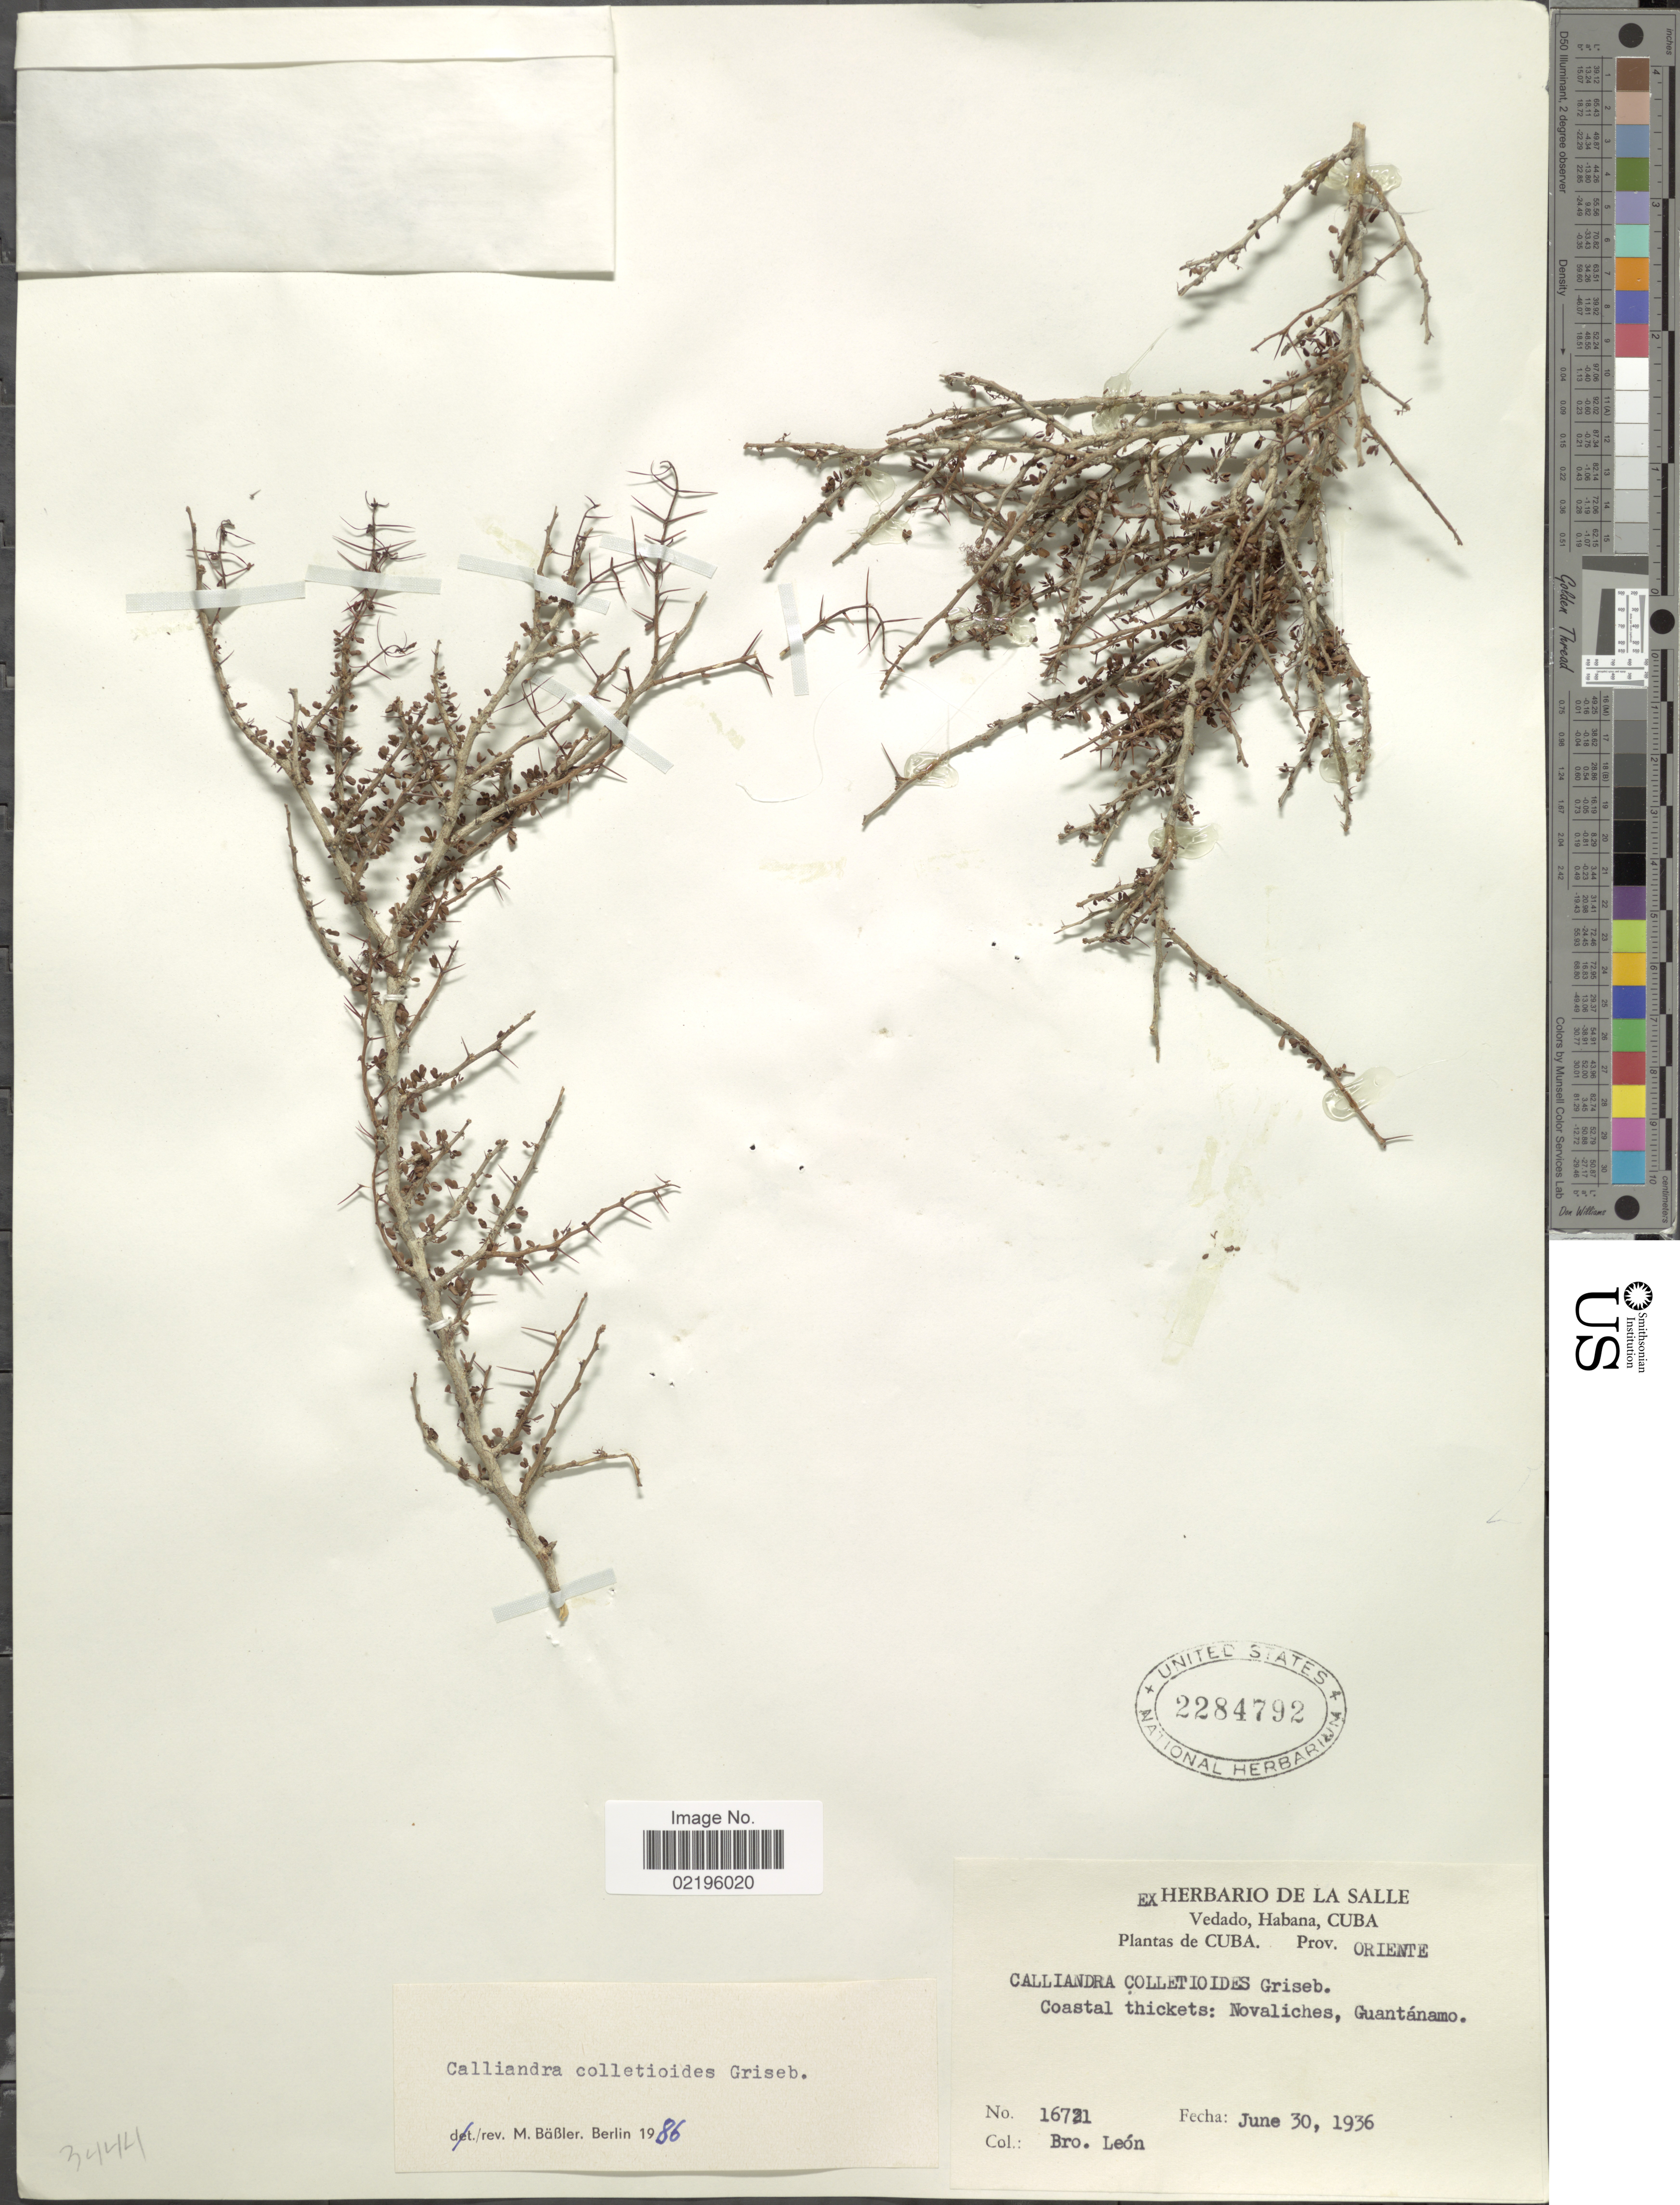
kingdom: Plantae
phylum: Tracheophyta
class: Magnoliopsida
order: Fabales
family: Fabaceae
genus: Calliandra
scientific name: Calliandra colletioides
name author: Griseb.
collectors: Bro. León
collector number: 16721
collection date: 1936-06-30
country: Cuba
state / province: Oriente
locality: Vedado, Habana, Prov. Oriente. Coastal thickets: Novaliches, Guantanamo.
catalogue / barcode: US 2284792